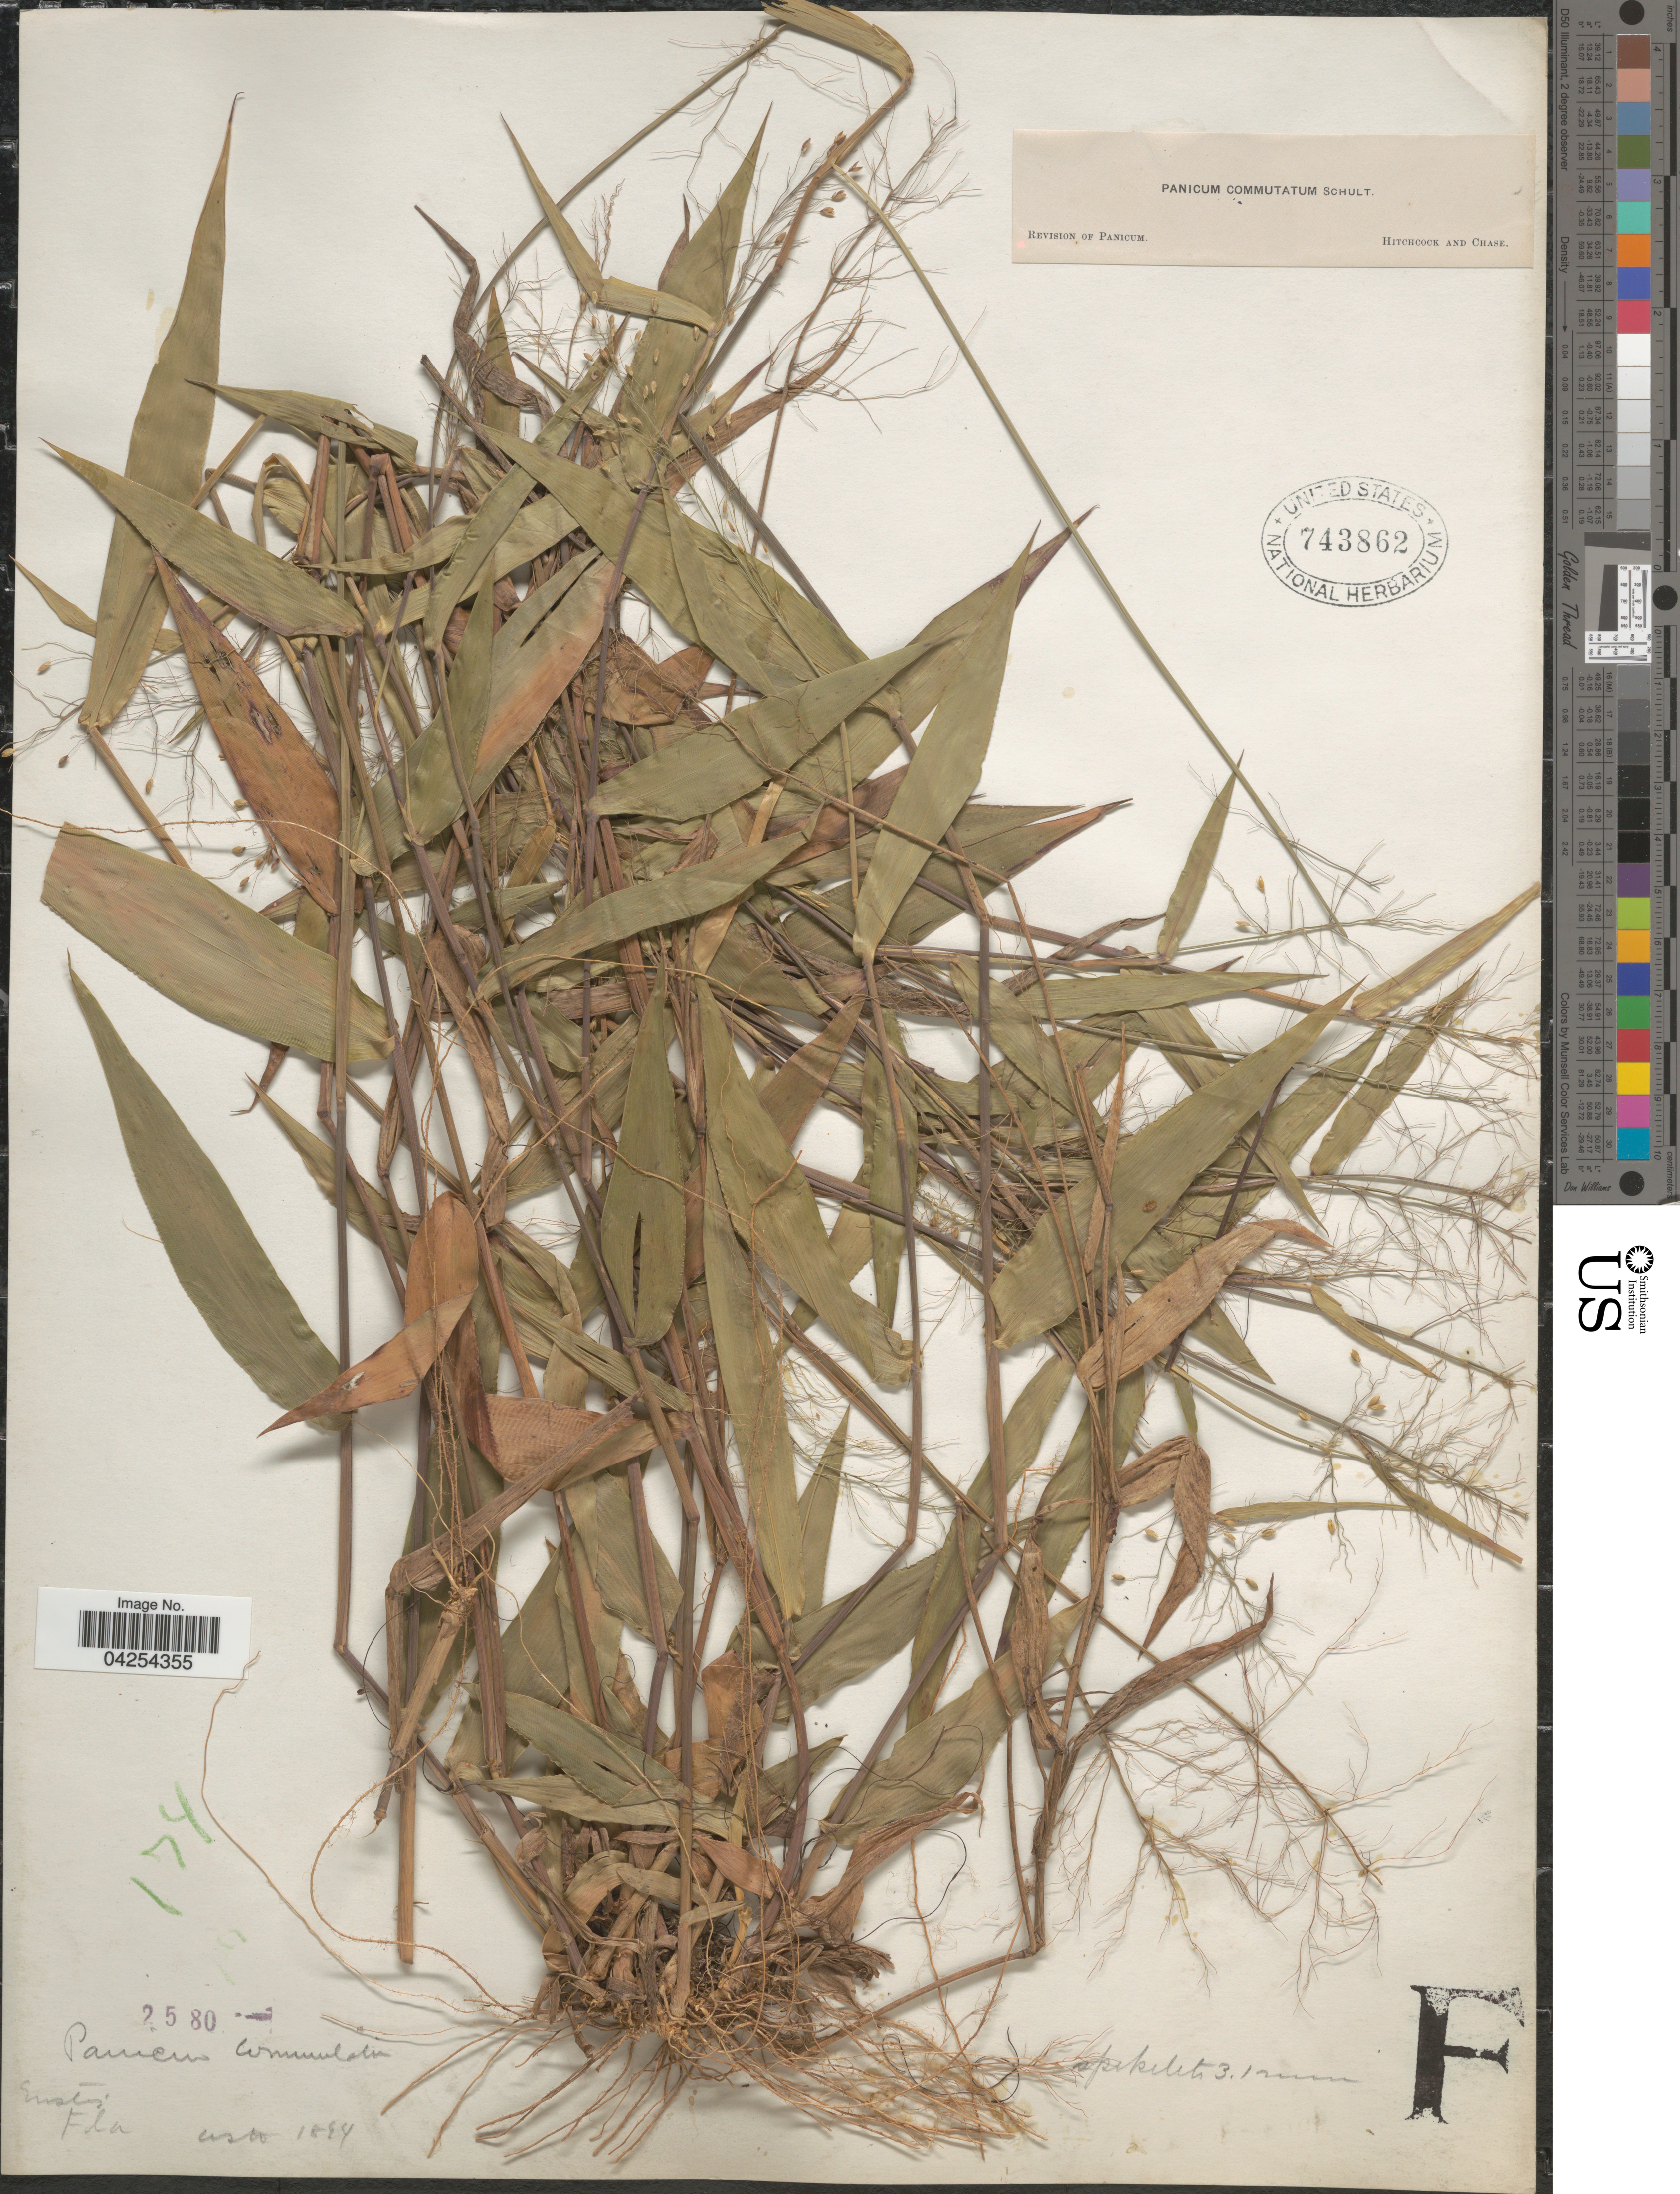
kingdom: Plantae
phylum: Tracheophyta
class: Liliopsida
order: Poales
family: Poaceae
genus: Dichanthelium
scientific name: Dichanthelium commutatum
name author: (Schult.) Gould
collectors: -. Ash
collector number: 2580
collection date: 1894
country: United States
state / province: Florida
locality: Eustis.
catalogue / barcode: US 743862